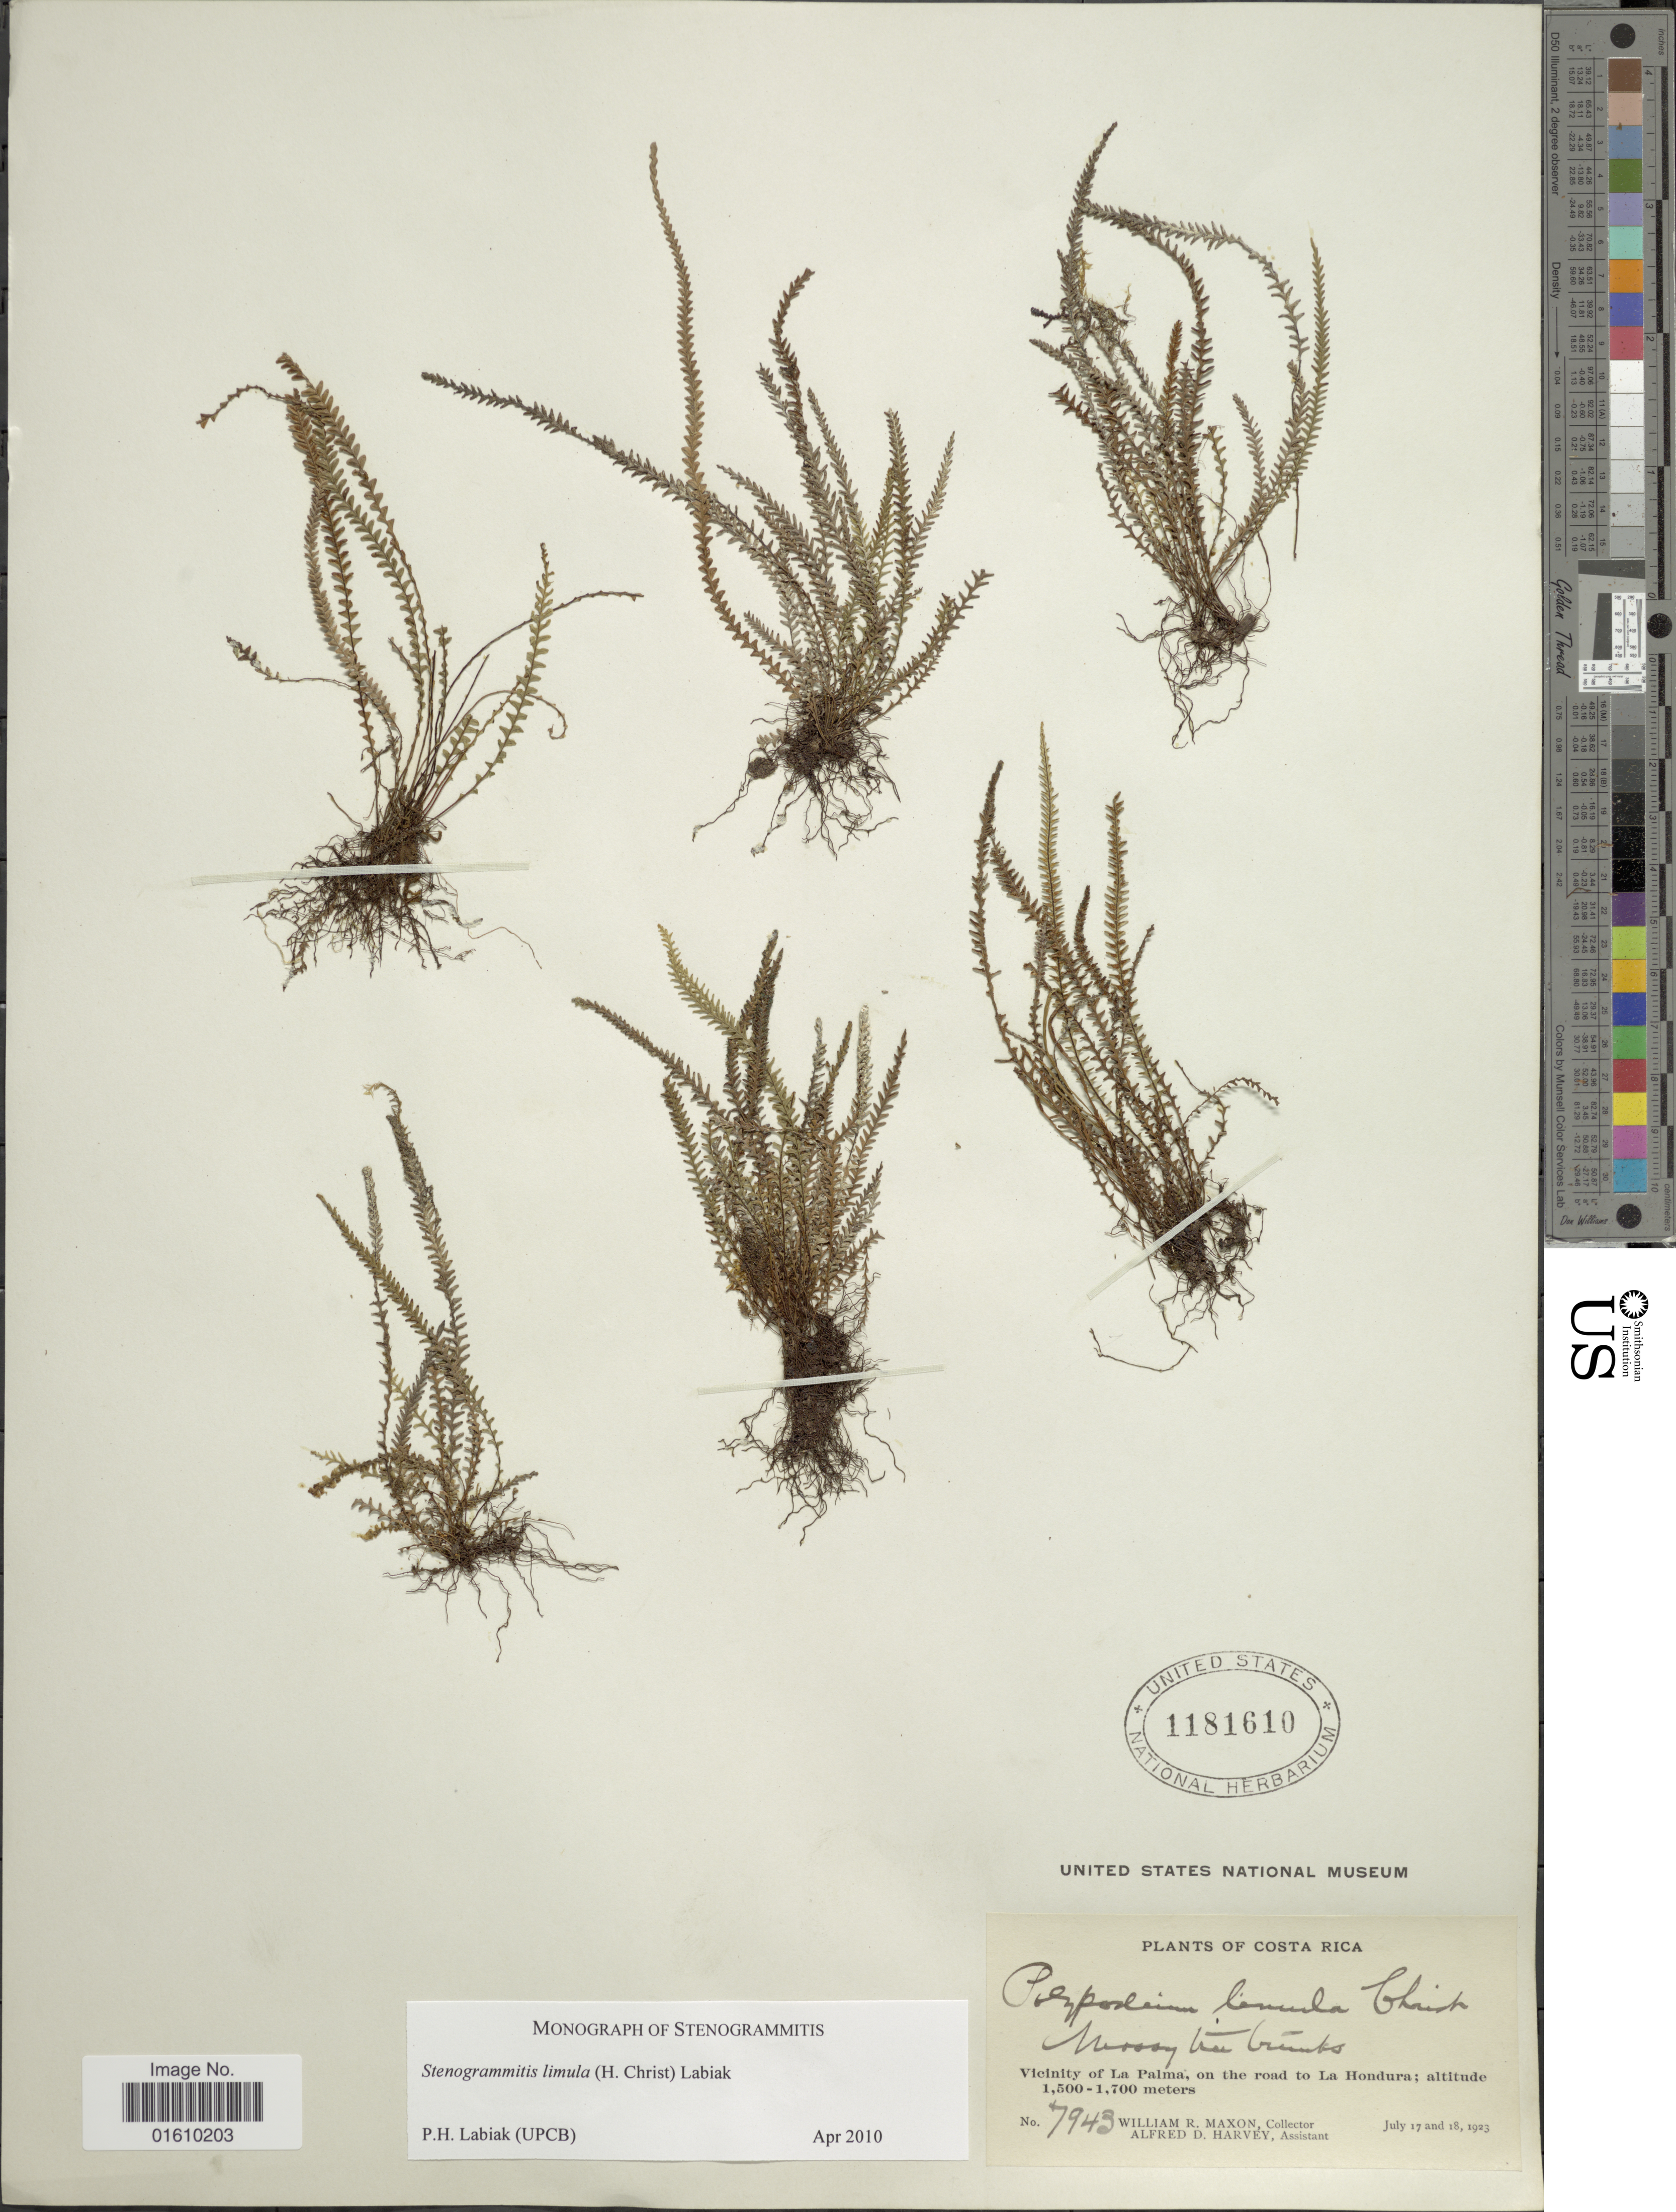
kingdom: Plantae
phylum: Tracheophyta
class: Polypodiopsida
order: Polypodiales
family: Polypodiaceae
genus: Stenogrammitis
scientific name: Stenogrammitis limula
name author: (Christ) Labiak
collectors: W. R. Maxon & A. D. Harvey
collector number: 7943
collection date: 1923-07-17/1923-07-18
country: Costa Rica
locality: Vicinity of La Palma, on the road to La Hondura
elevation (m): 1500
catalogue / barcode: US 1181610